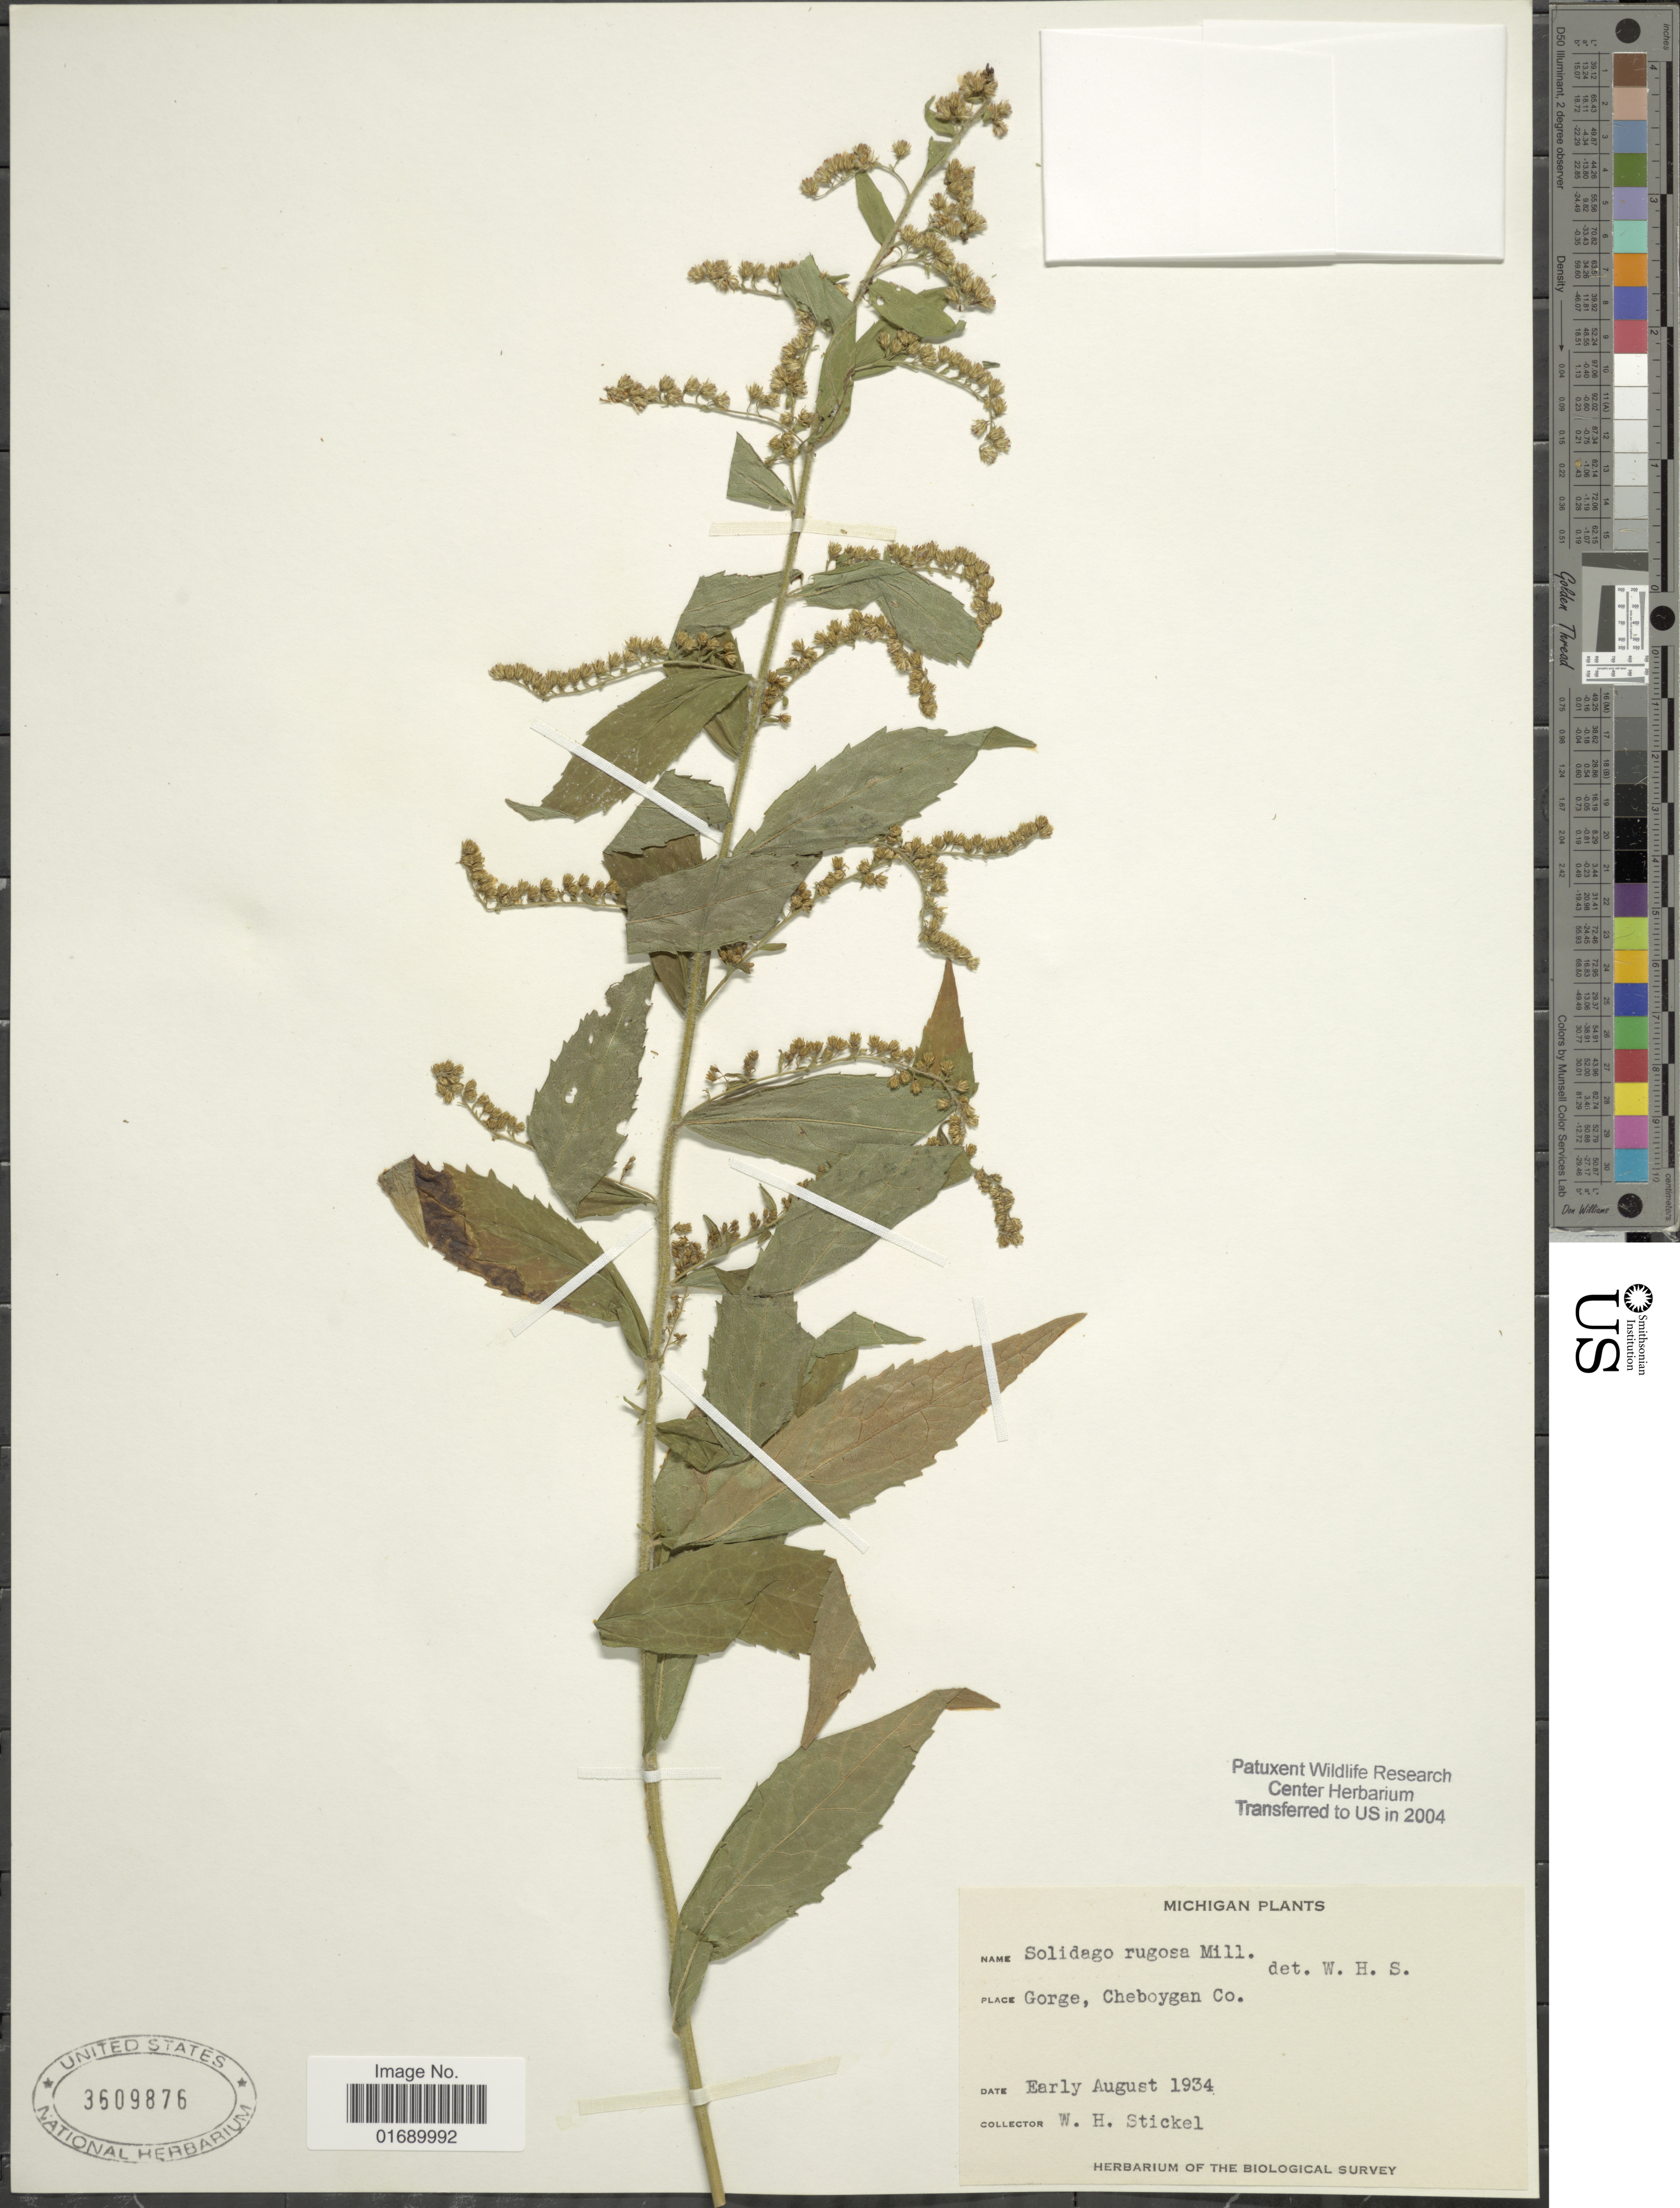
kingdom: Plantae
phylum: Tracheophyta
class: Magnoliopsida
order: Asterales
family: Asteraceae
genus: Solidago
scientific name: Solidago rugosa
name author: Mill.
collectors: W. Stickel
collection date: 1934-08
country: United States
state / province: Michigan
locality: Gorge, Cheboygan Co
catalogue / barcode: US 3609876